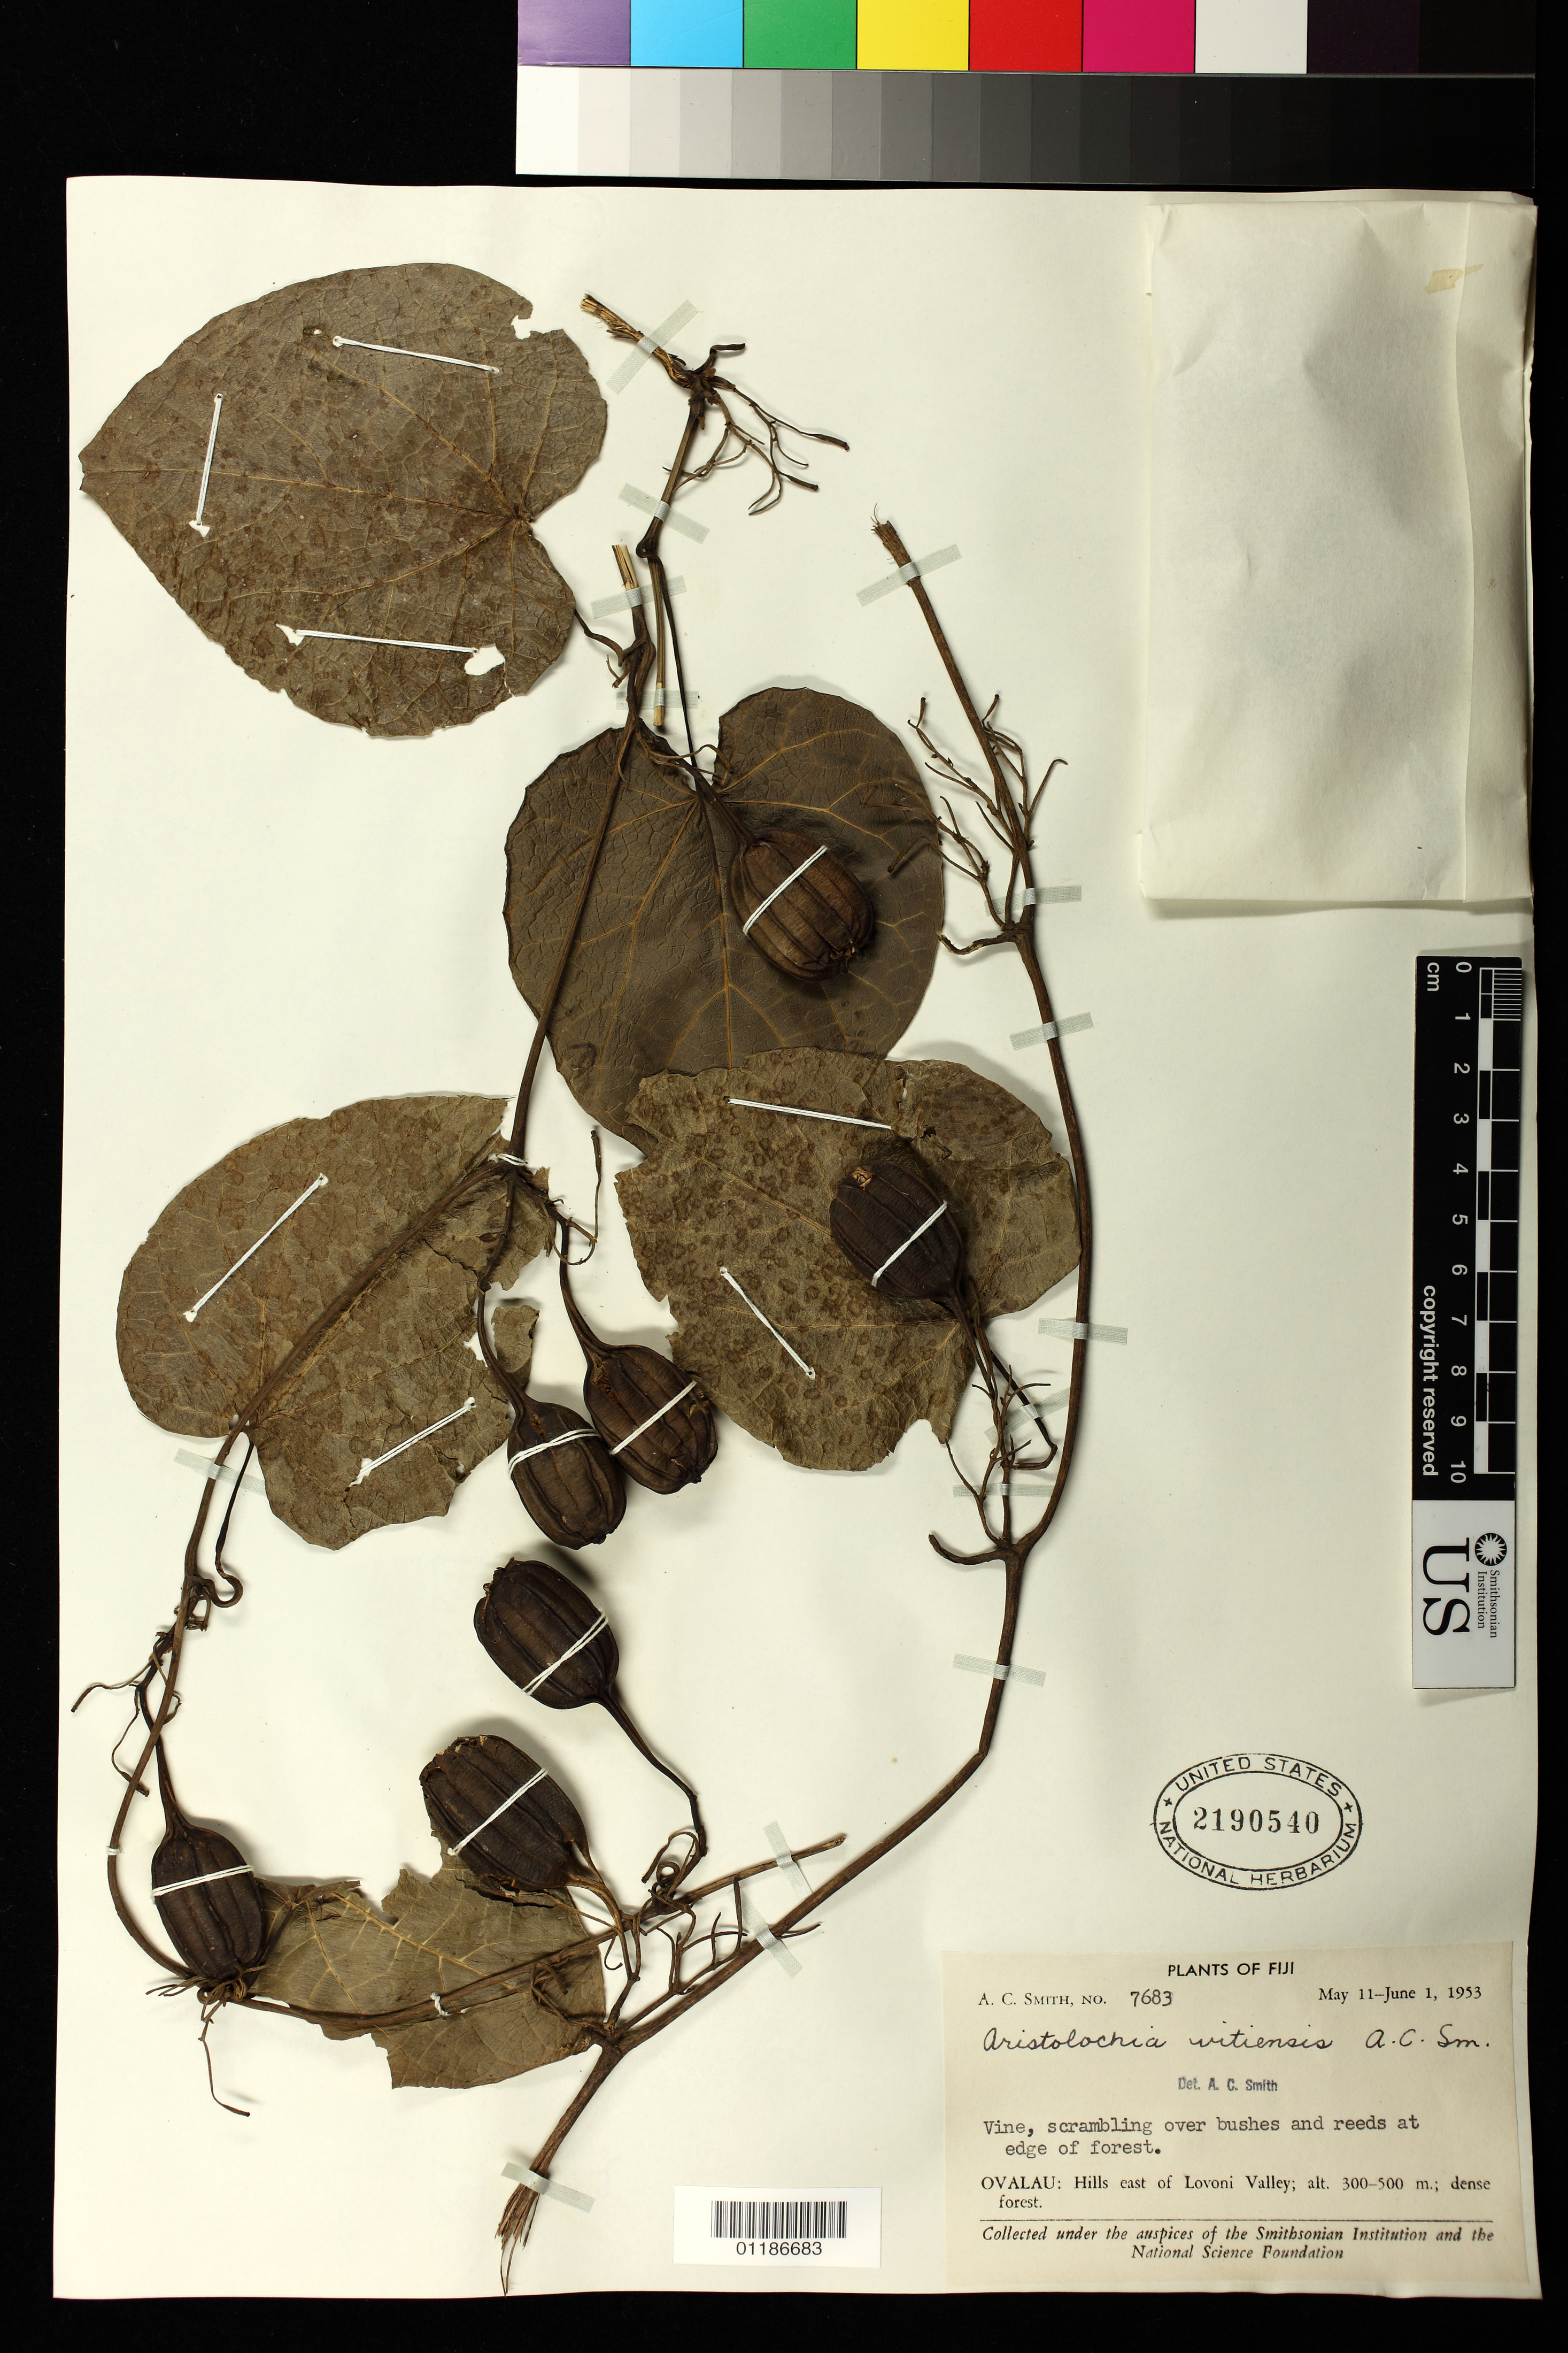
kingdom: Plantae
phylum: Tracheophyta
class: Magnoliopsida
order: Piperales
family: Aristolochiaceae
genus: Aristolochia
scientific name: Aristolochia vitiensis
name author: A.C. Sm.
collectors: A. C. Smith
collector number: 7683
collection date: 1953-05-11/1953-06-01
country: Fiji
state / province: Western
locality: Hills east of Lovoni Valley, Ovalau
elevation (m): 300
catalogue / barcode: US 2190540